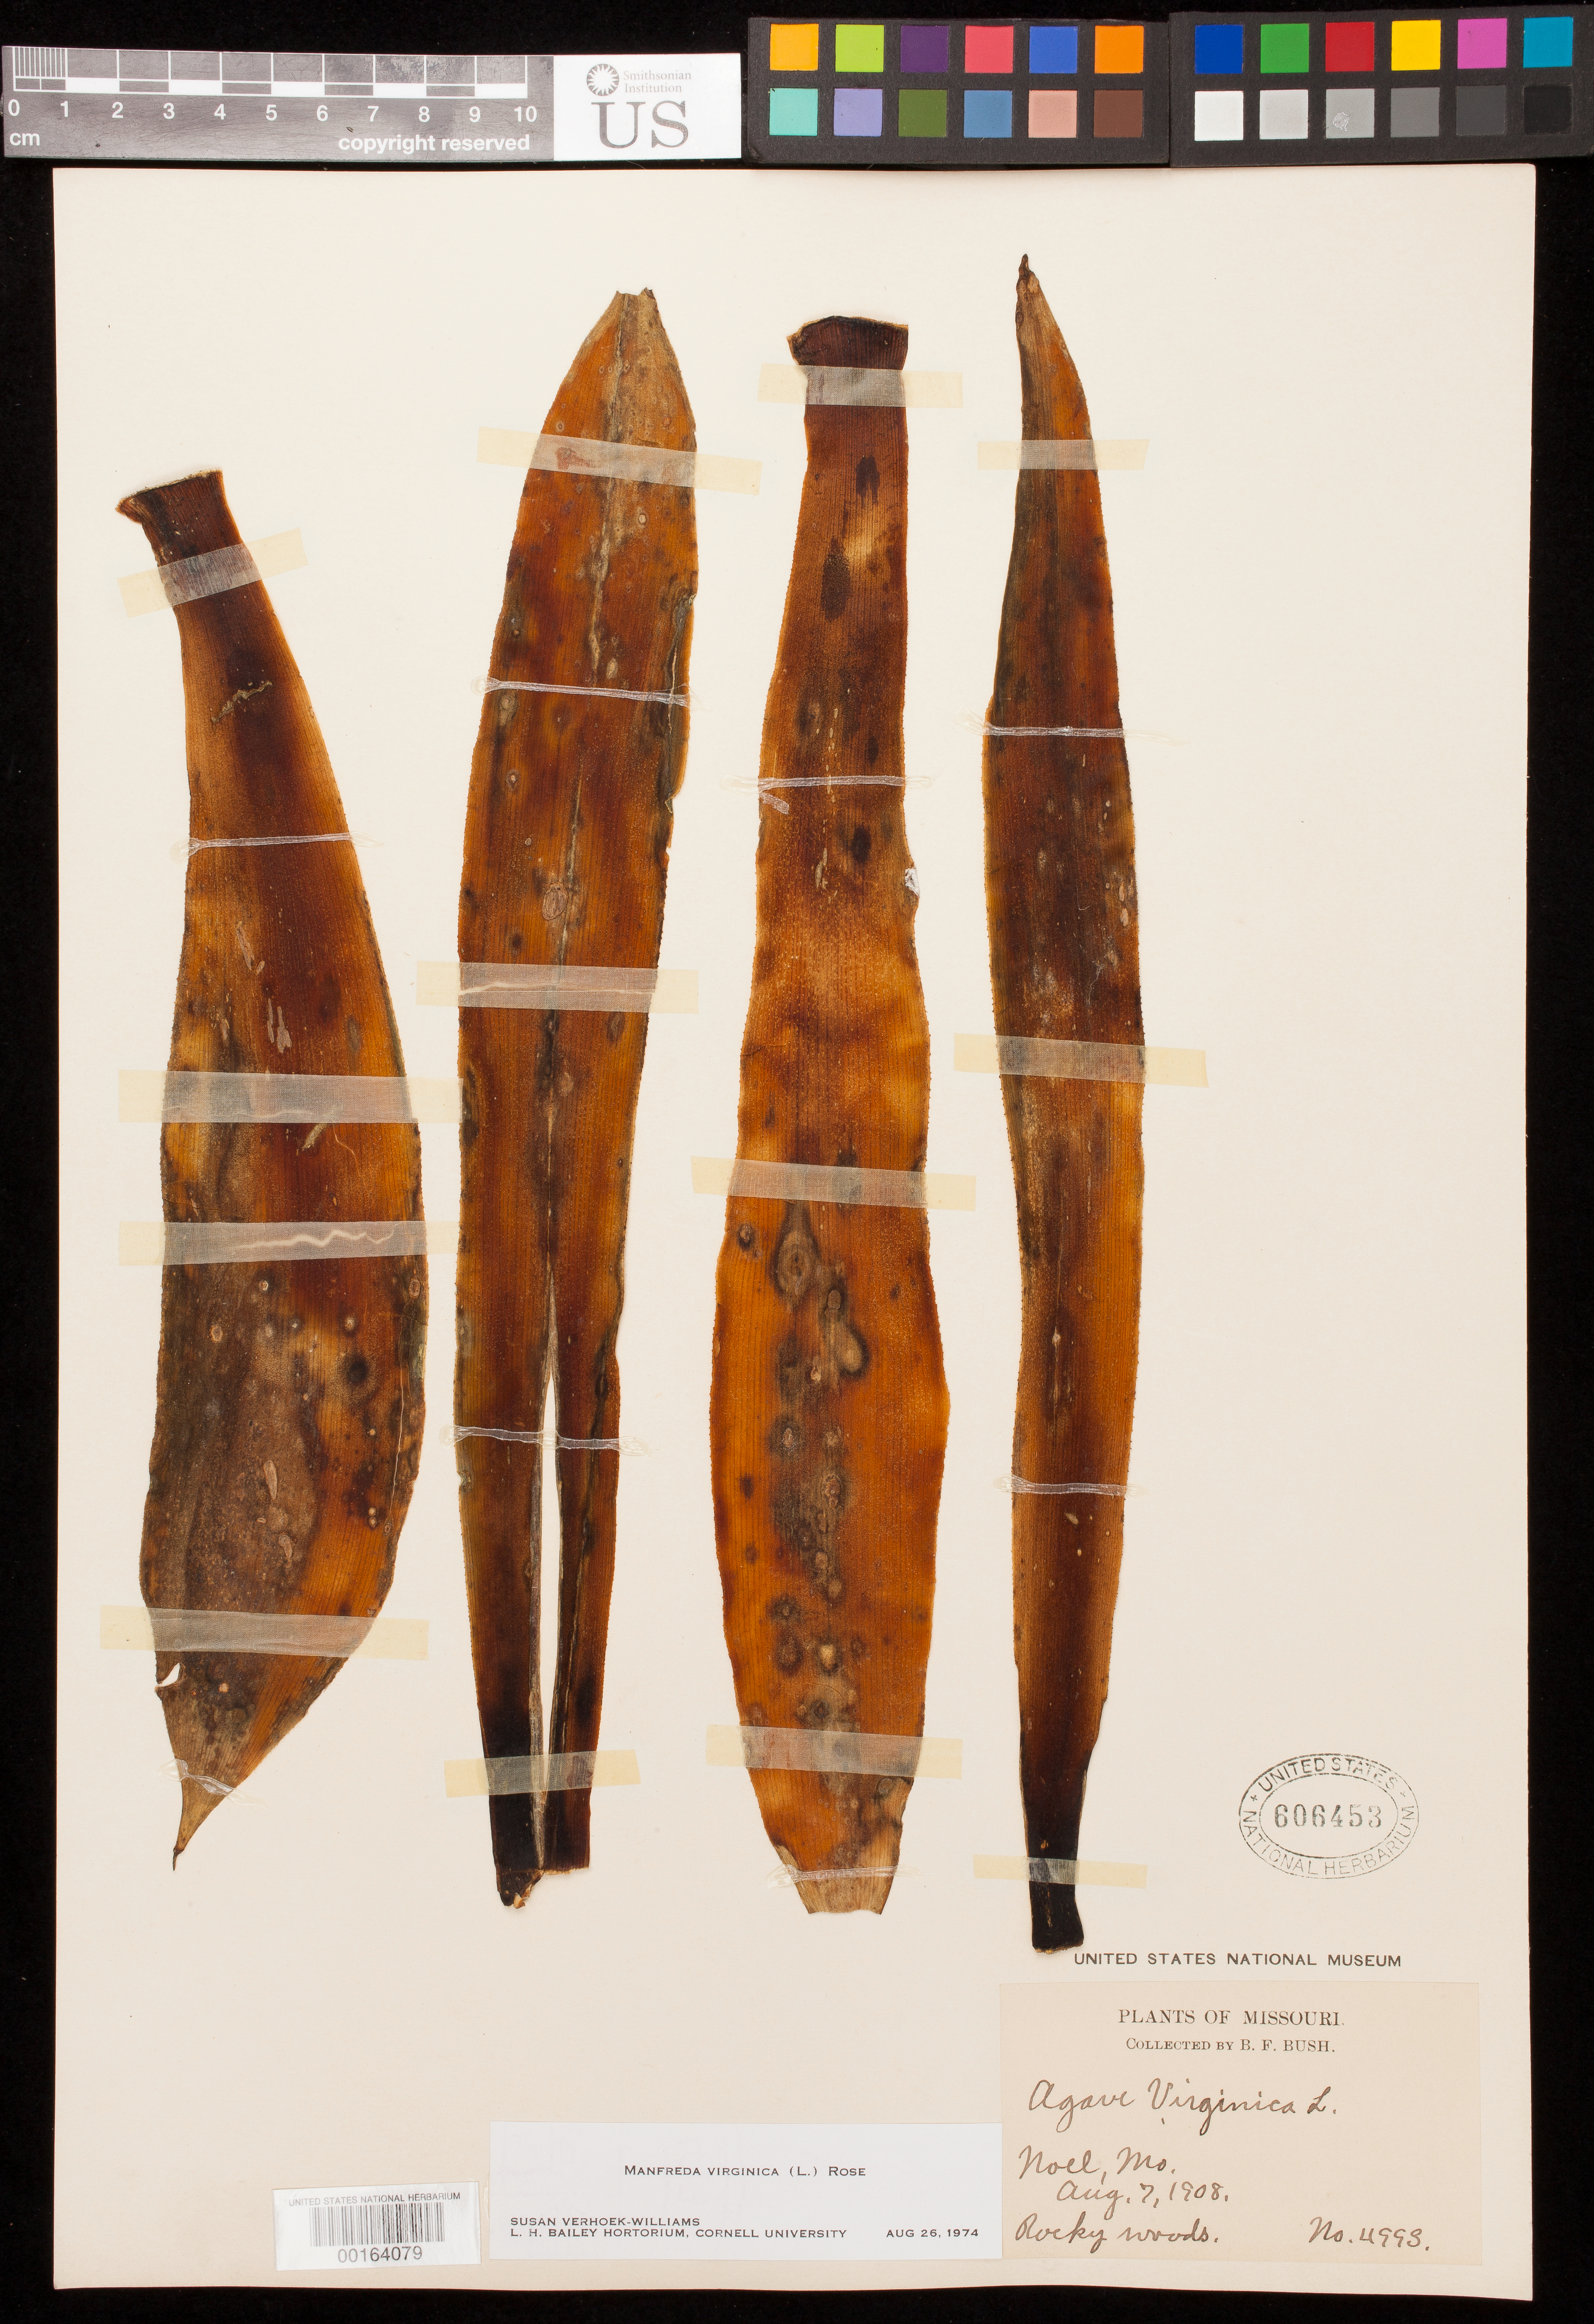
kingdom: Plantae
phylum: Tracheophyta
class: Liliopsida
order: Asparagales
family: Asparagaceae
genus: Manfreda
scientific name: Manfreda virginica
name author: (L.) Salisb. ex Rose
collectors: B. F. Bush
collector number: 4993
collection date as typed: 07 Aug 1908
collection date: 1908-08-07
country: United States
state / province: Missouri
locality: Noel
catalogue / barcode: US 606453